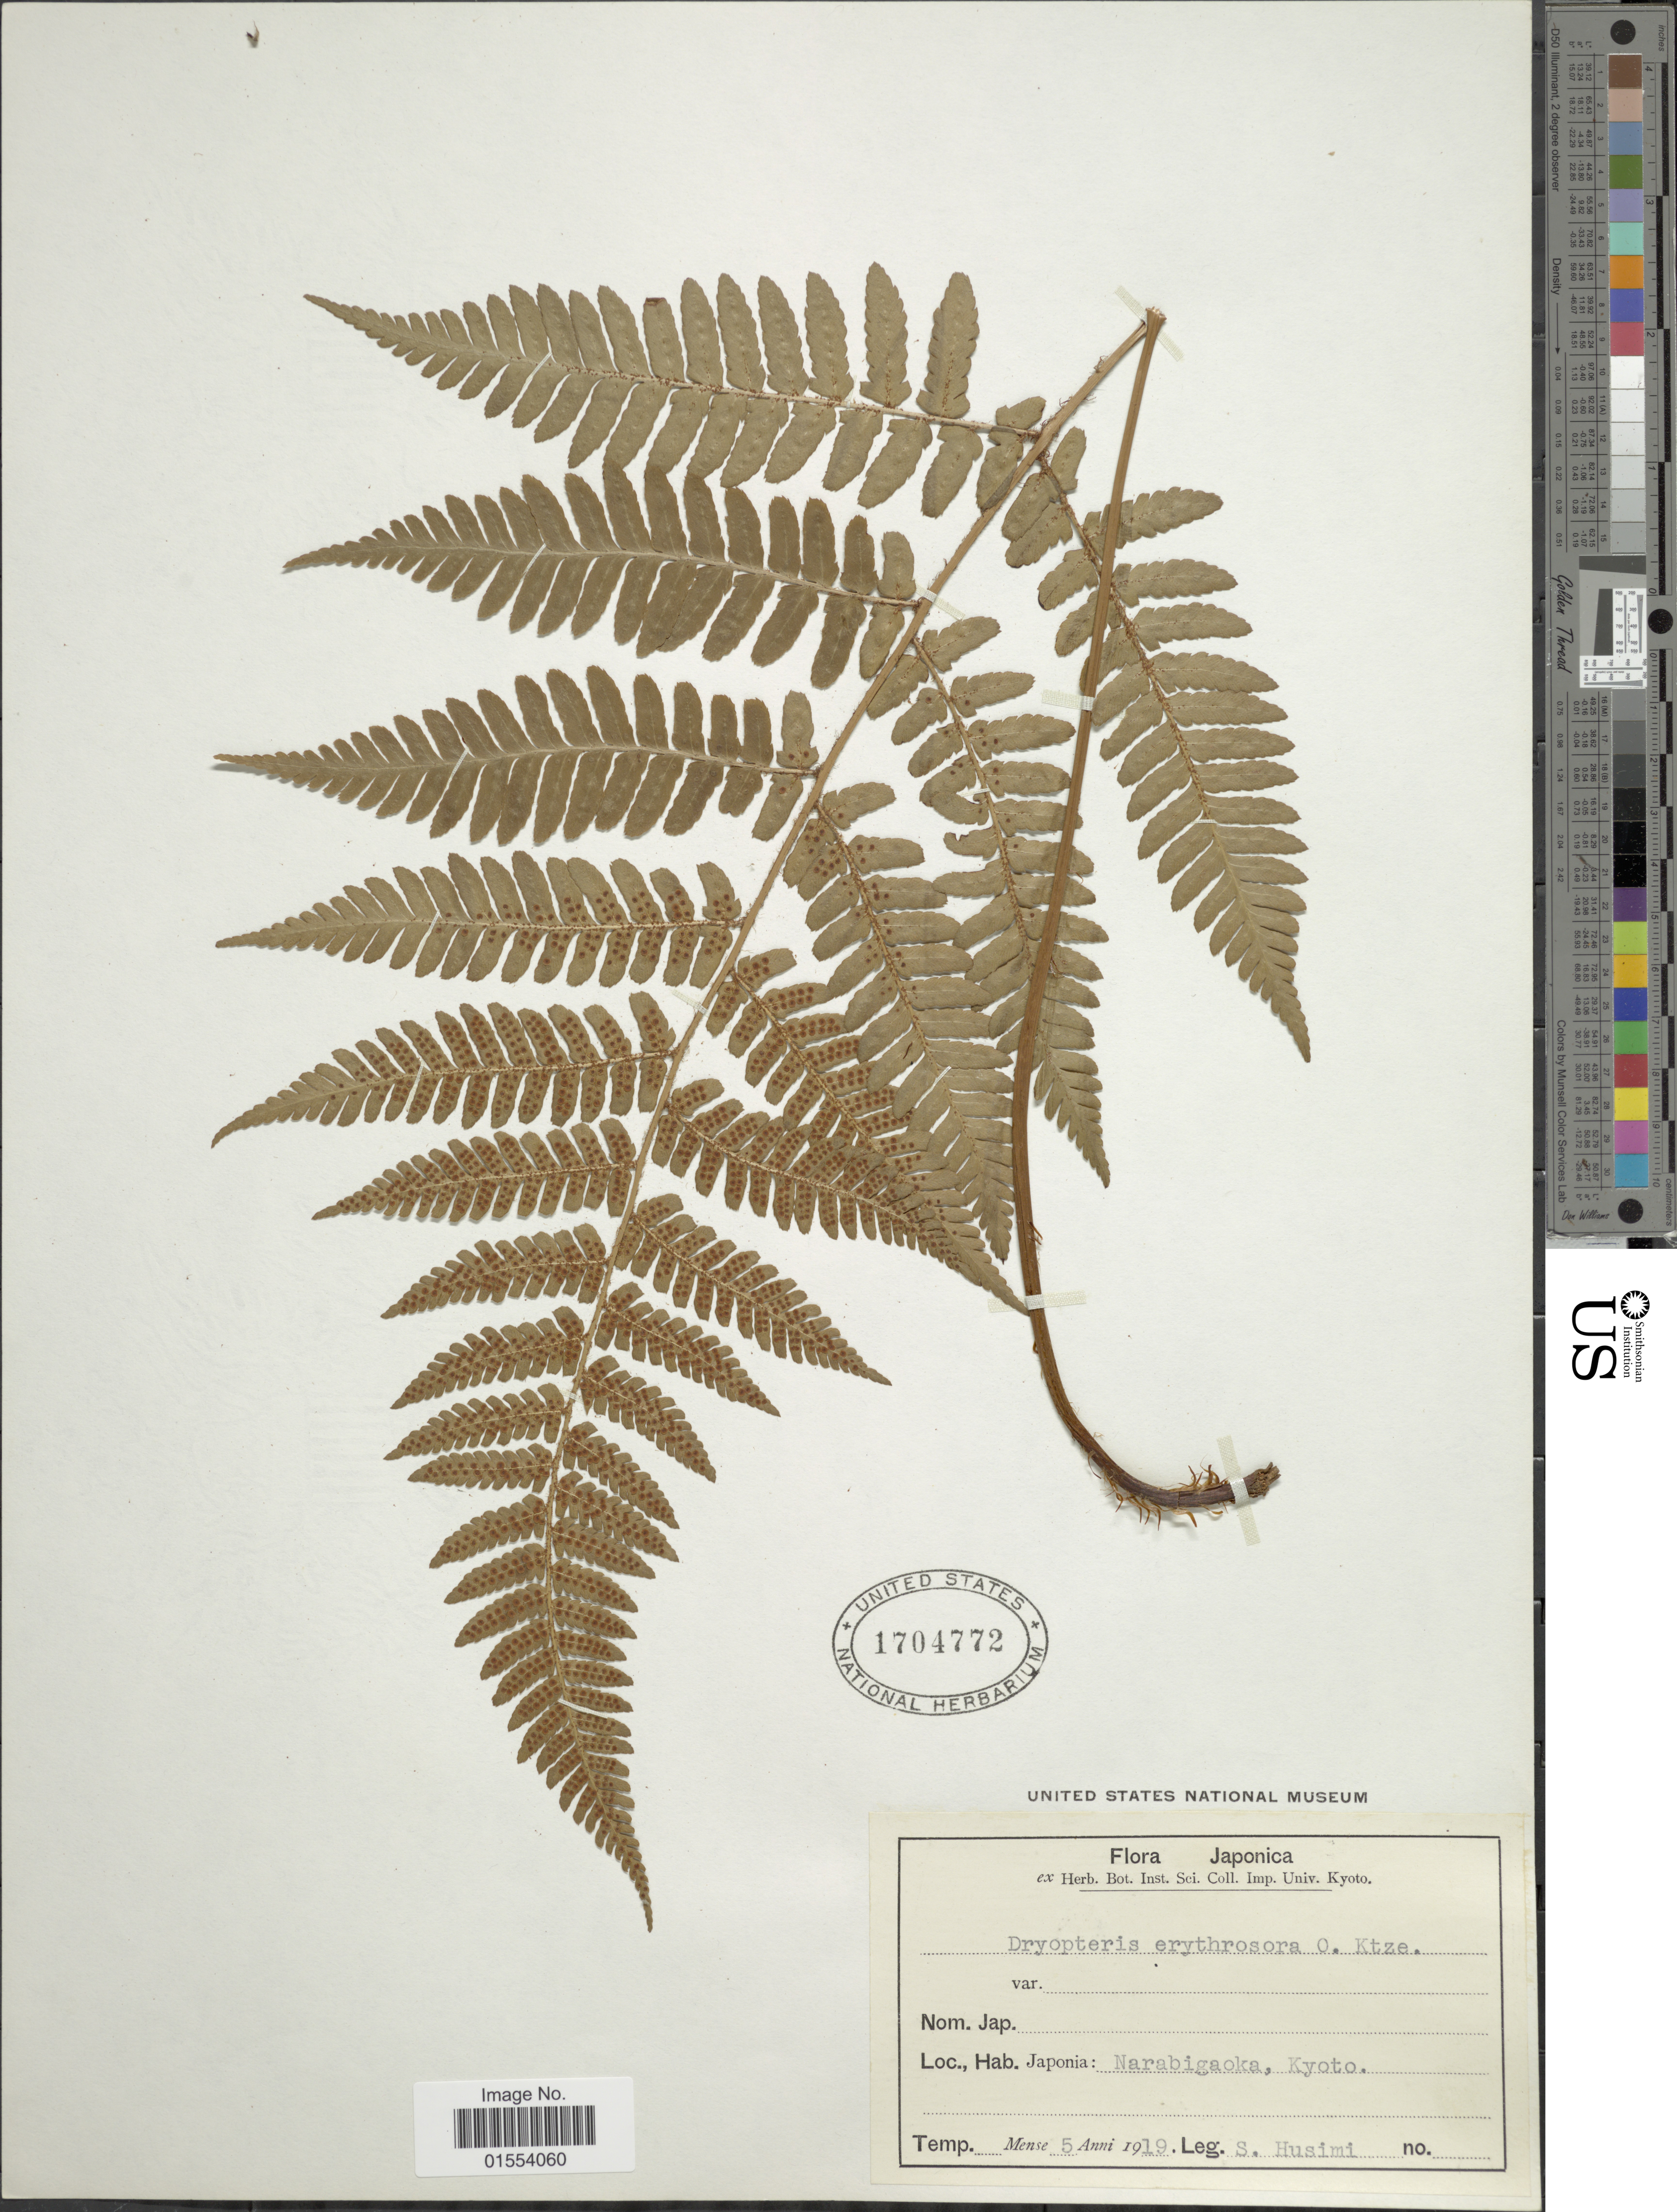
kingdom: Plantae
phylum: Tracheophyta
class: Polypodiopsida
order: Polypodiales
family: Dryopteridaceae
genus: Dryopteris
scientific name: Dryopteris erythrosora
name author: (D.C. Eaton) Kuntze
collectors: S. Husimi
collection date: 1919-05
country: Japan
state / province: Kyoto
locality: Japonia: Narabigaoka, Kyoto.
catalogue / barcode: US 1704772